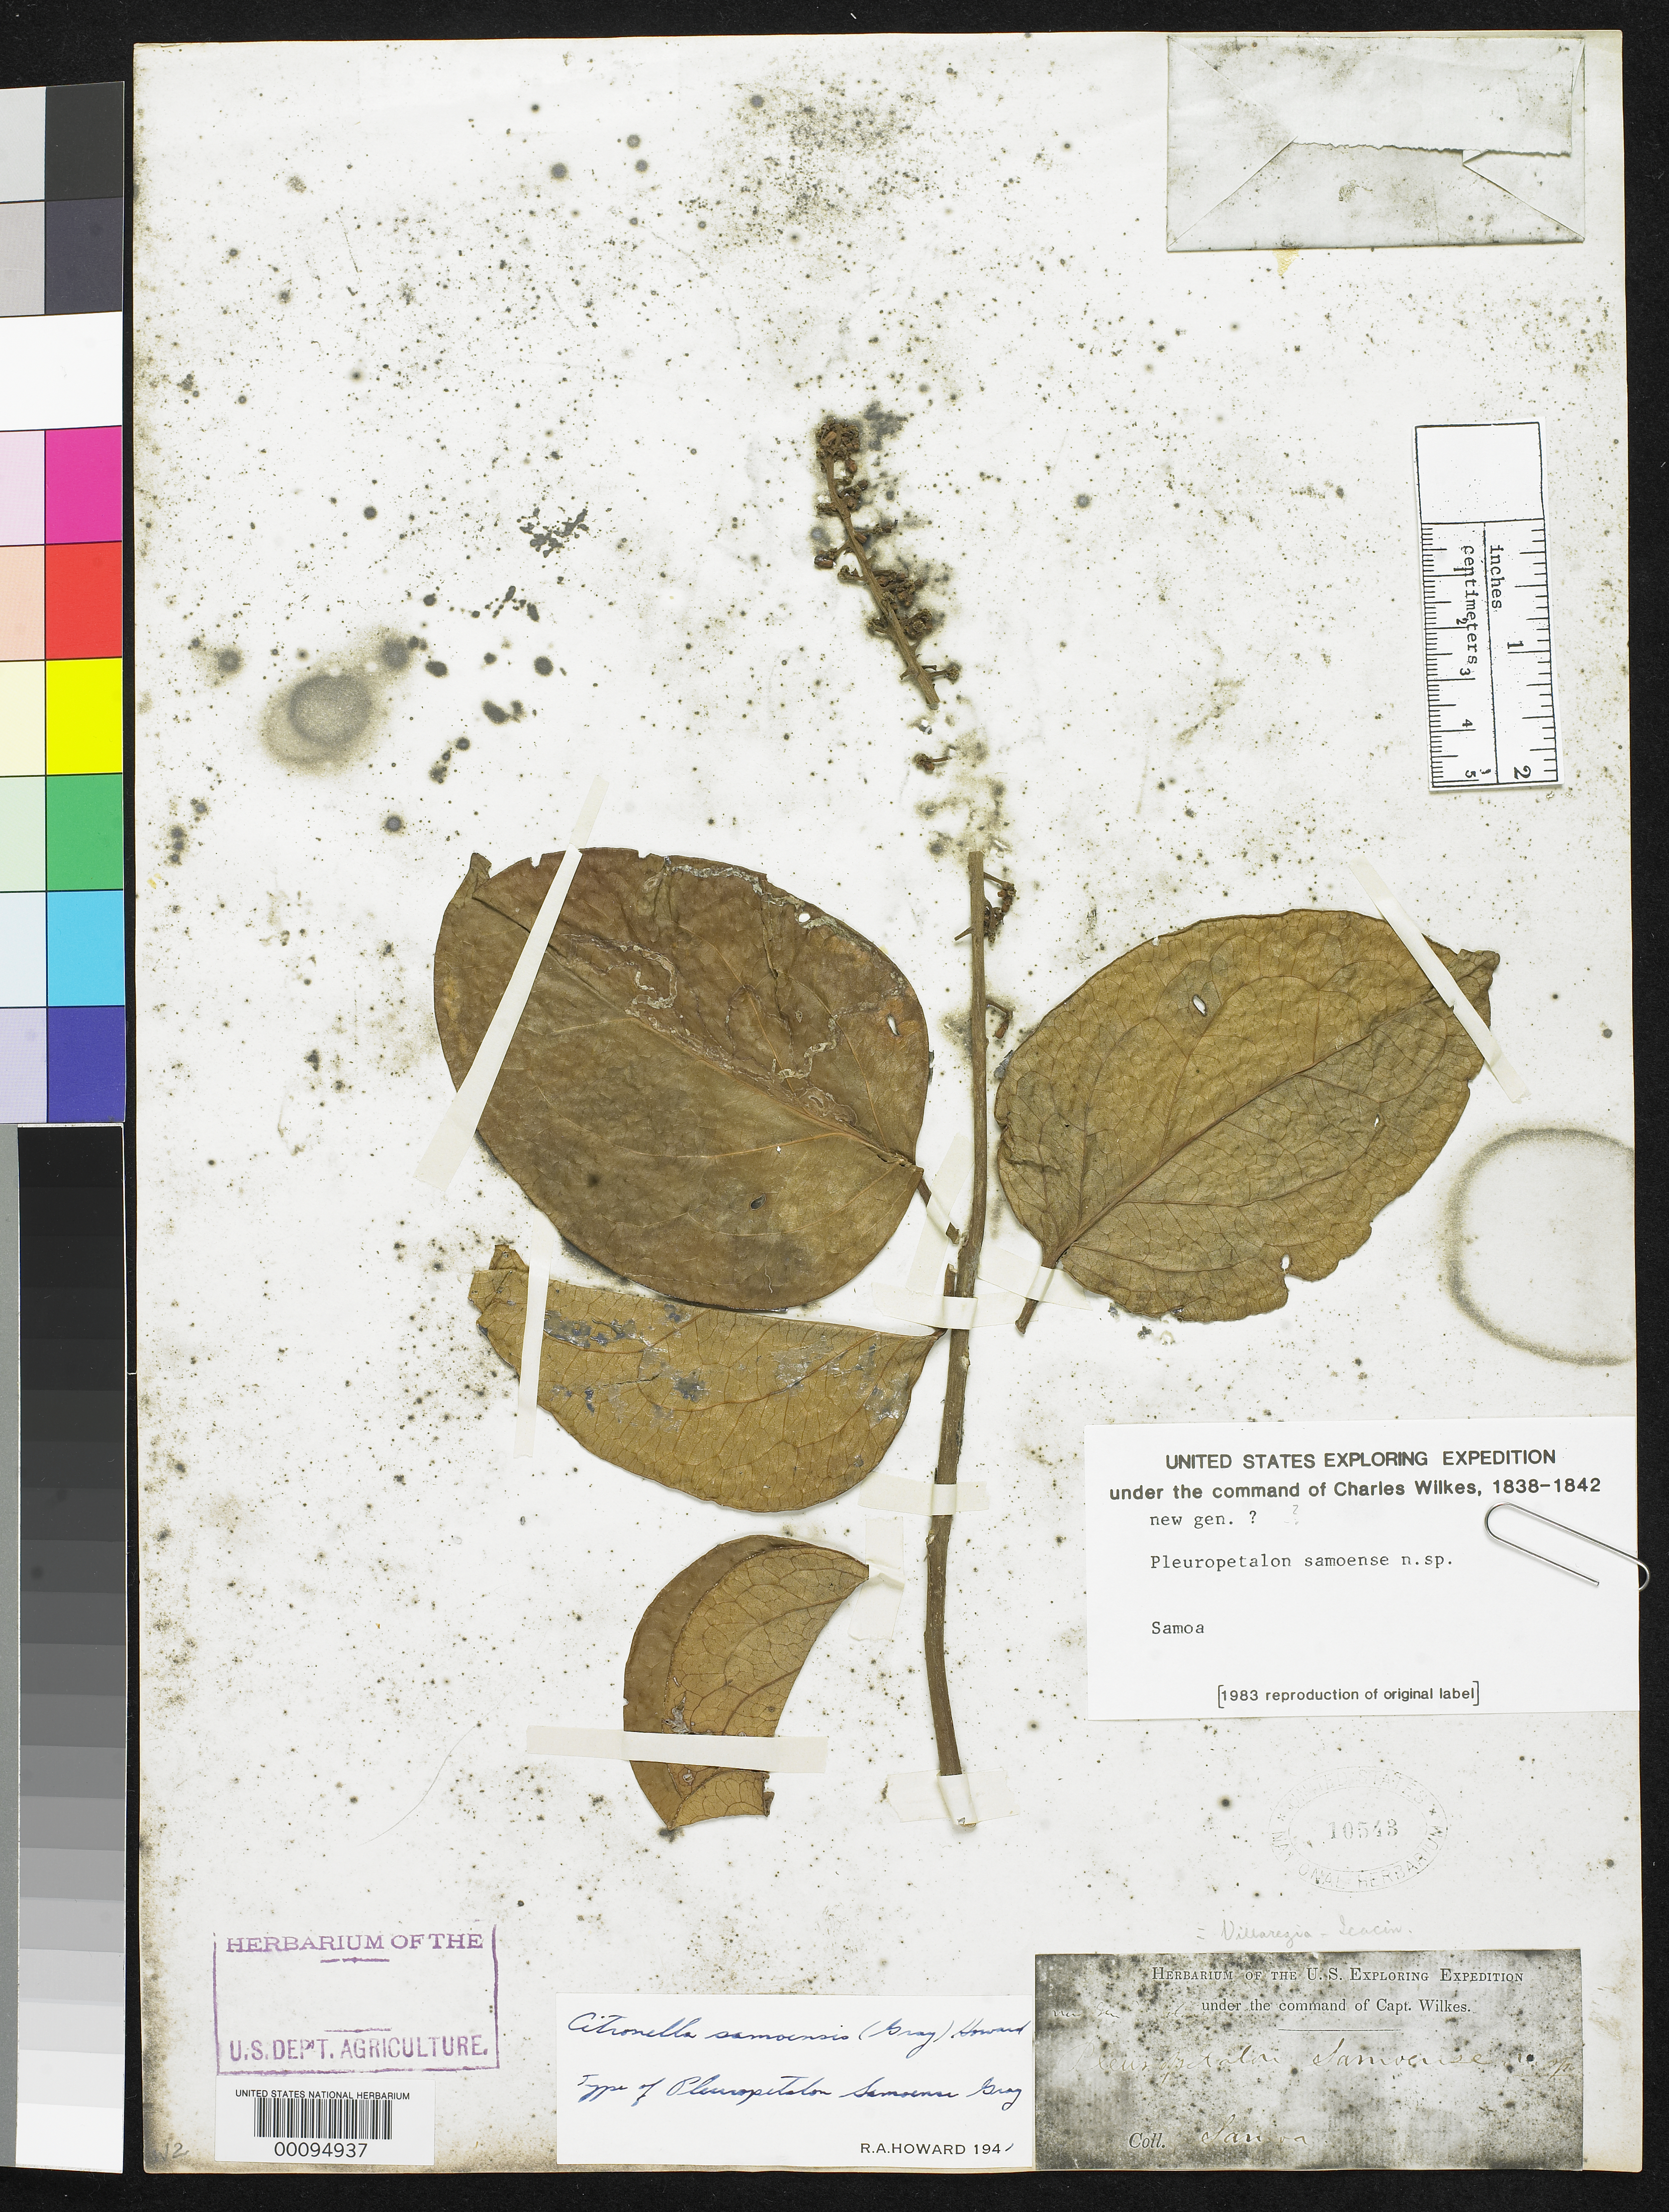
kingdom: Plantae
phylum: Tracheophyta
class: Magnoliopsida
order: Cardiopteridales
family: Cardiopteridaceae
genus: Pleuropetalon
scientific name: Pleuropetalon samoense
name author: A. Gray in Wilkes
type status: Type Collection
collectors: Wilkes Explor. Exped.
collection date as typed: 1838 to -- --- 1842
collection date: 1838/1842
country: American Samoa / Samoa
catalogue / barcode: US 10543